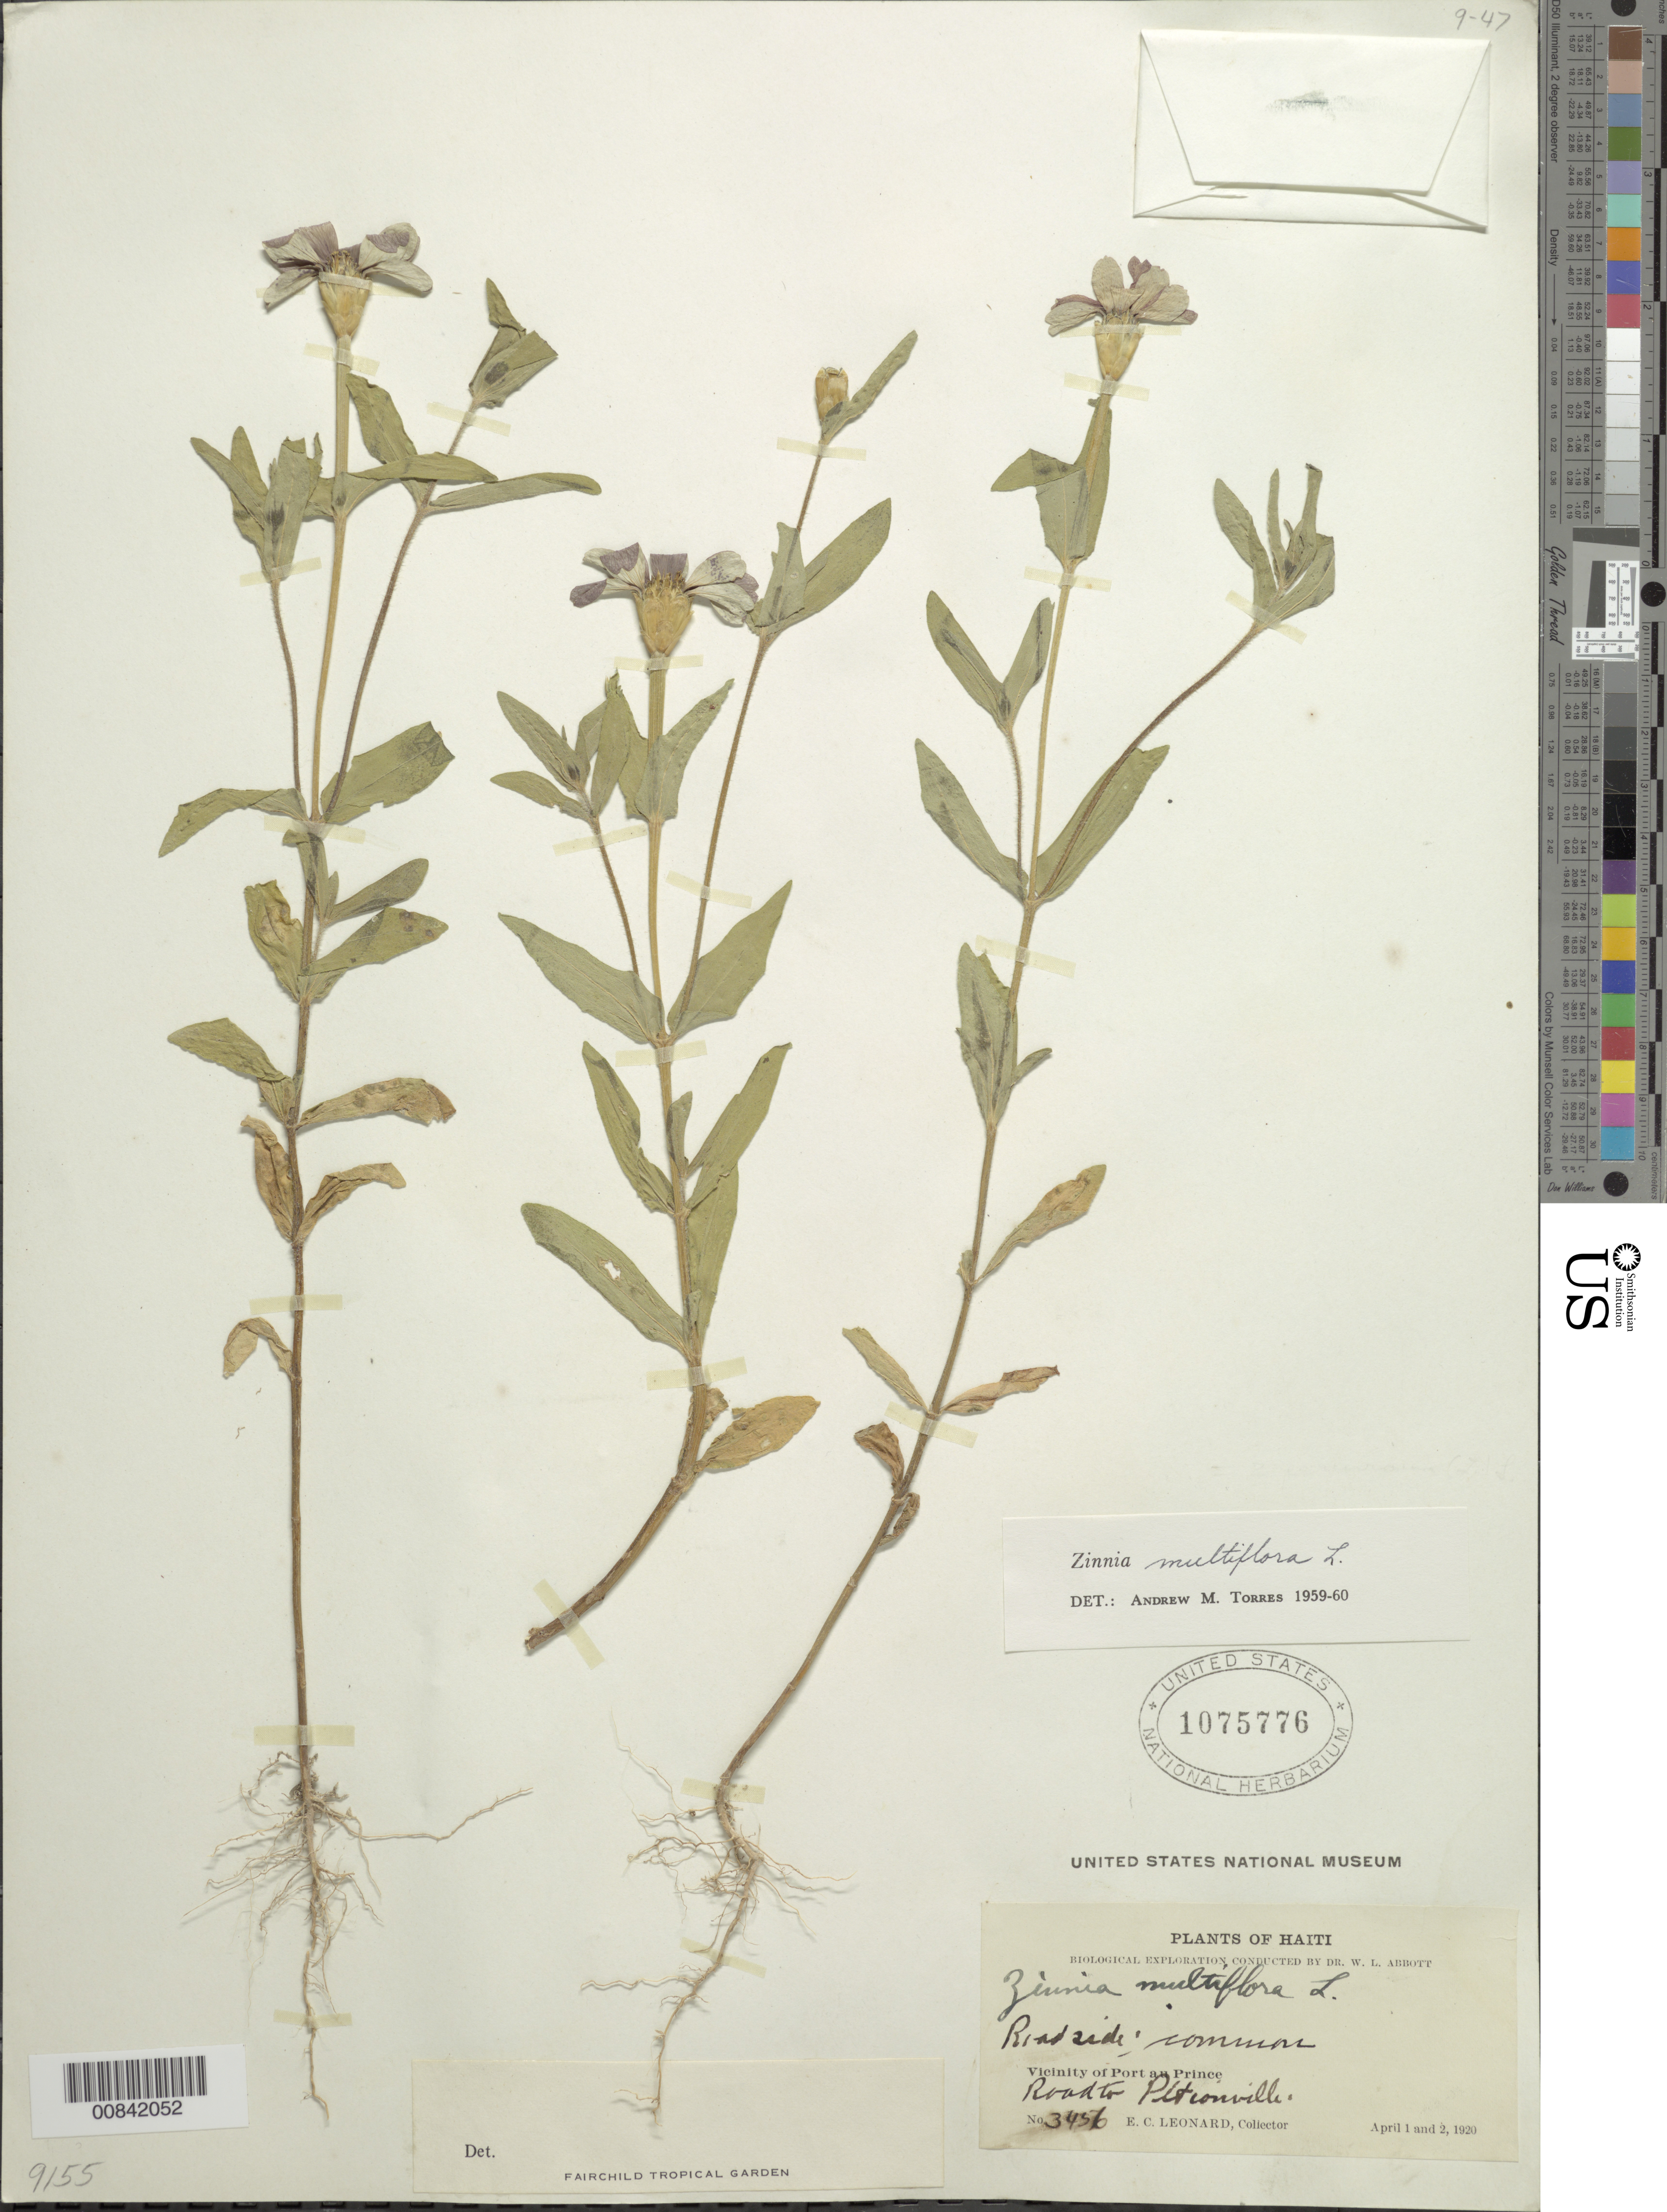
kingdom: Plantae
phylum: Tracheophyta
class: Magnoliopsida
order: Asterales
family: Asteraceae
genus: Zinnia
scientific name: Zinnia peruviana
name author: (L.) L.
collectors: E. C. Leonard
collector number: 3456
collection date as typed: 01 Apr 1920 and 02 Apr 1920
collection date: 1920-04-01,1920-04-02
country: Haiti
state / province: Ouest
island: Hispaniola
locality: Vicinity of Port-au-Prince, road to Pétionville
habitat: Roadside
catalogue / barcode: US 1075776